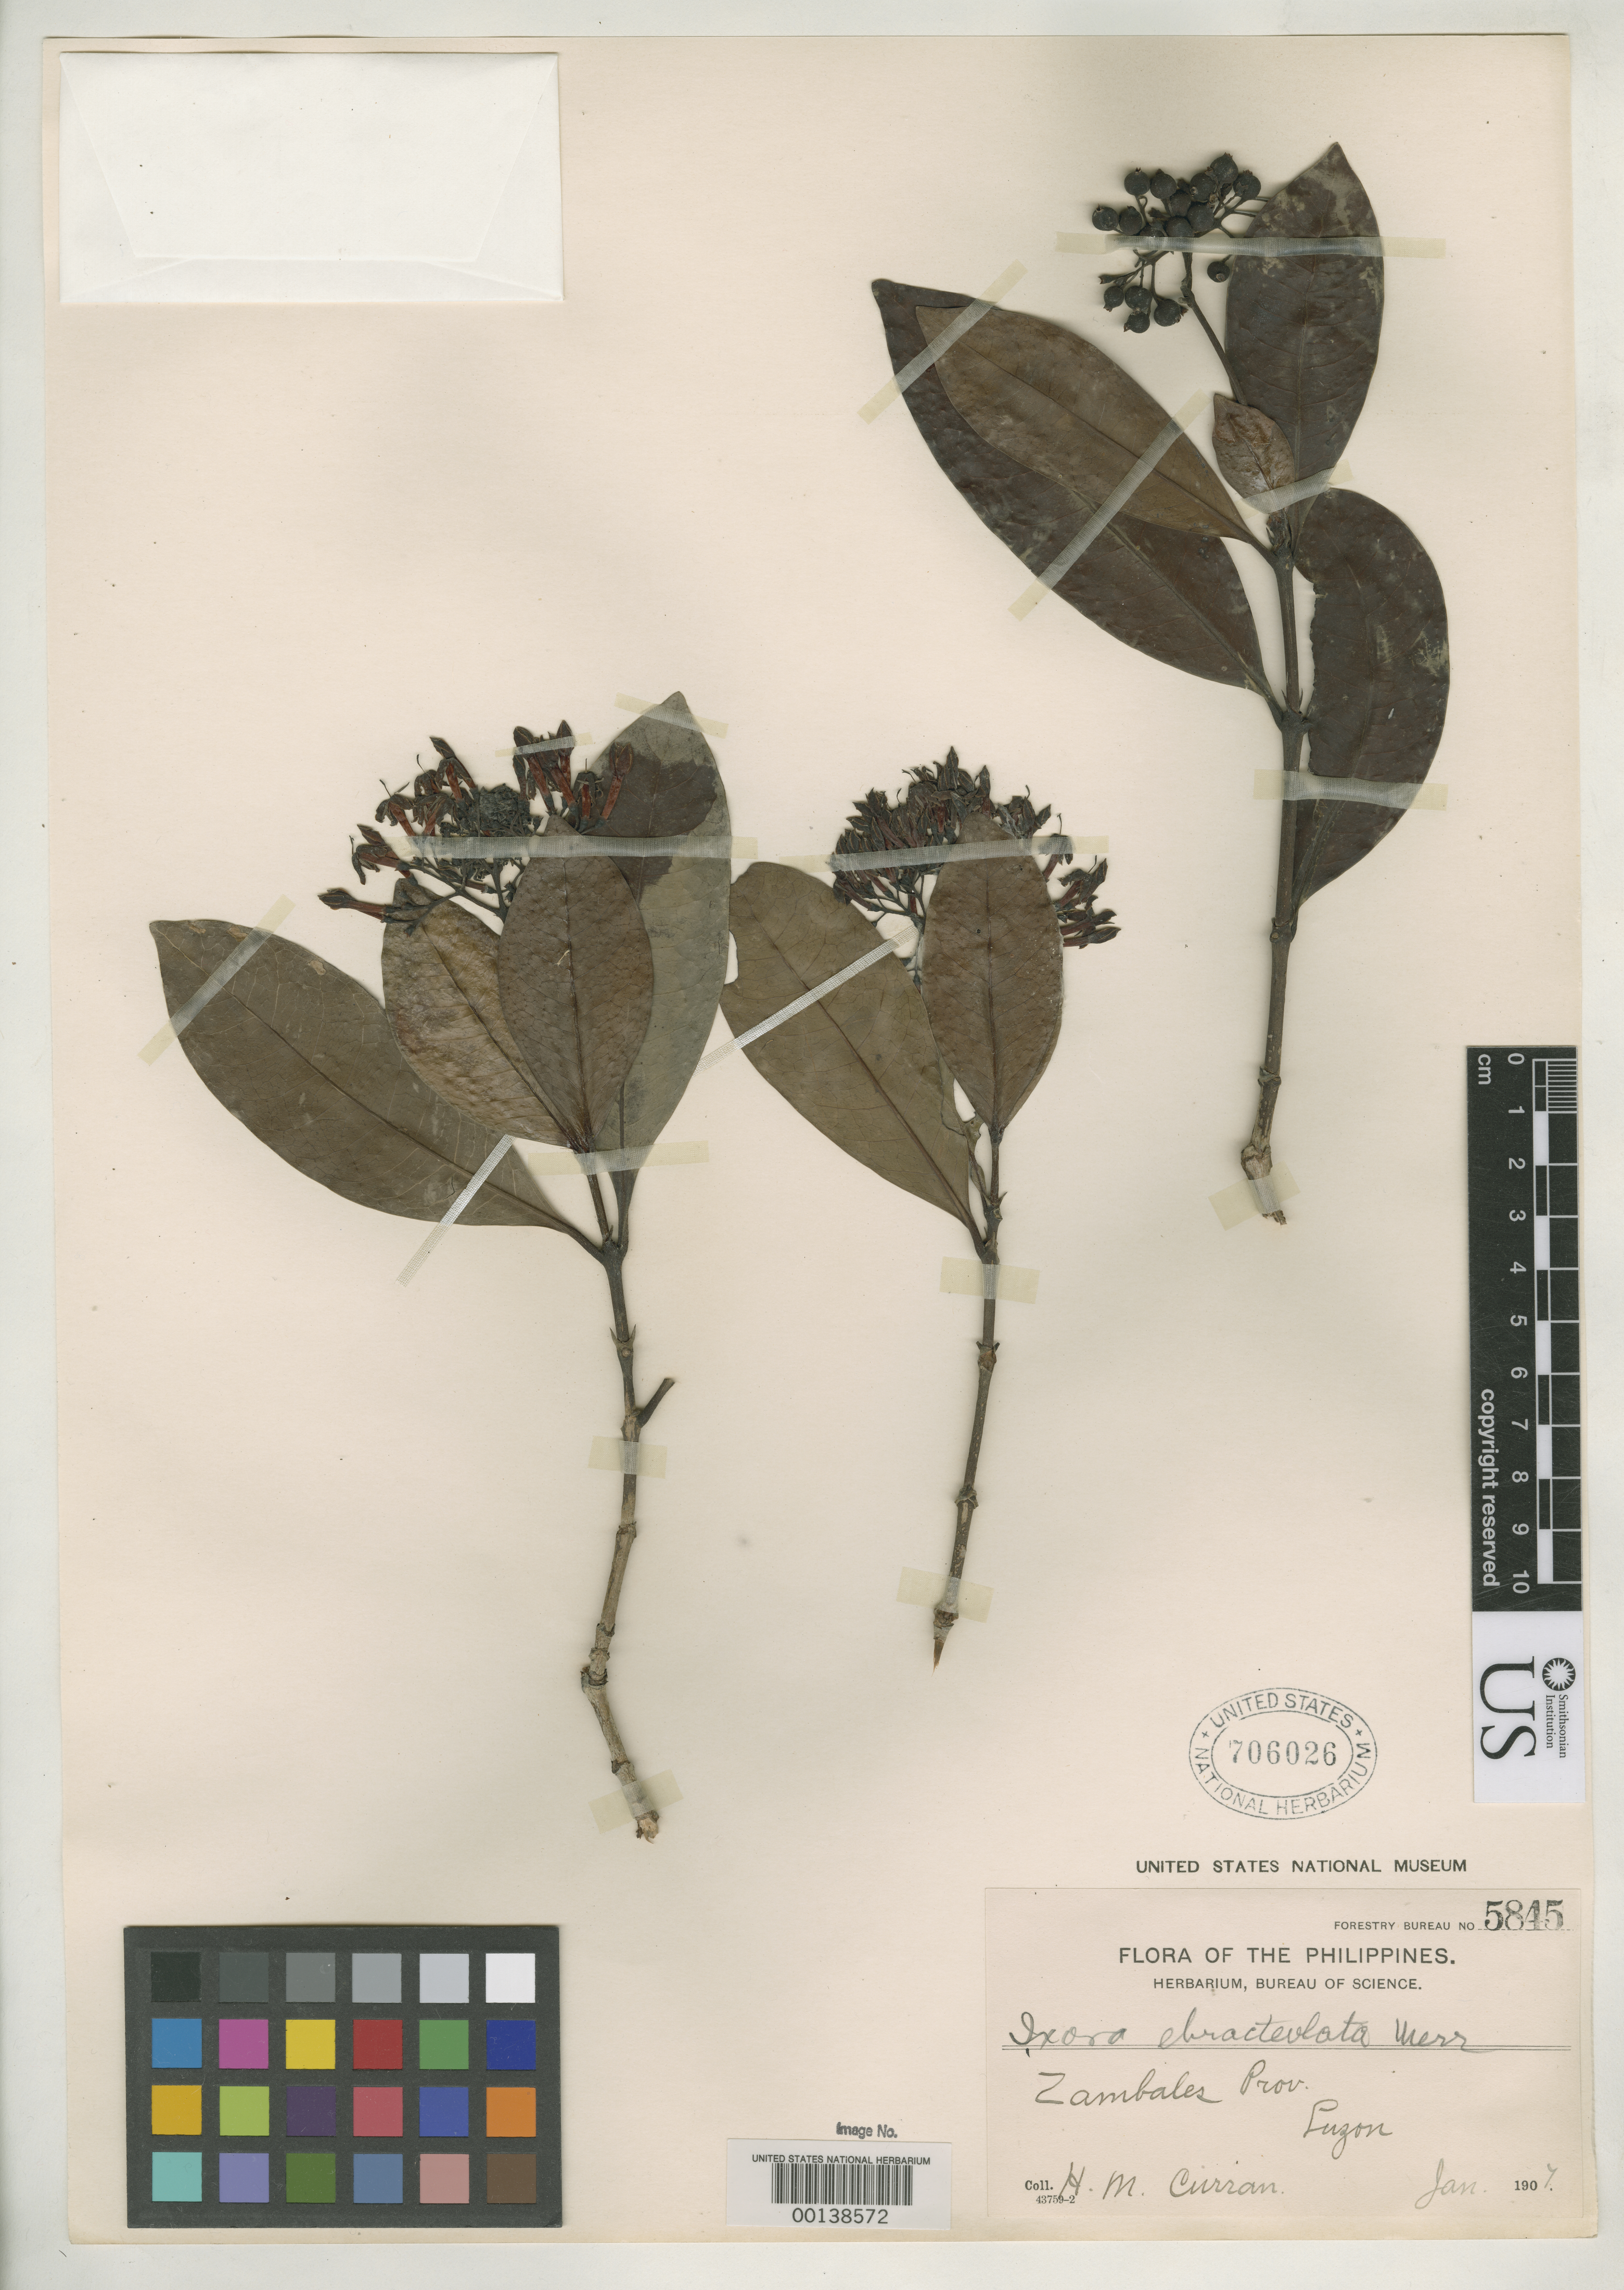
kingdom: Plantae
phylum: Tracheophyta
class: Magnoliopsida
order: Gentianales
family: Rubiaceae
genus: Ixora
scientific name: Ixora ebracteolata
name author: Merr.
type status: Isotype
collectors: H. M. Curran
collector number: Bur. Sci. 5845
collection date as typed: Jan 1907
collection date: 1907-01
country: Philippines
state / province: Central Luzon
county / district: Zambales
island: Luzon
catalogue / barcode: US 706026